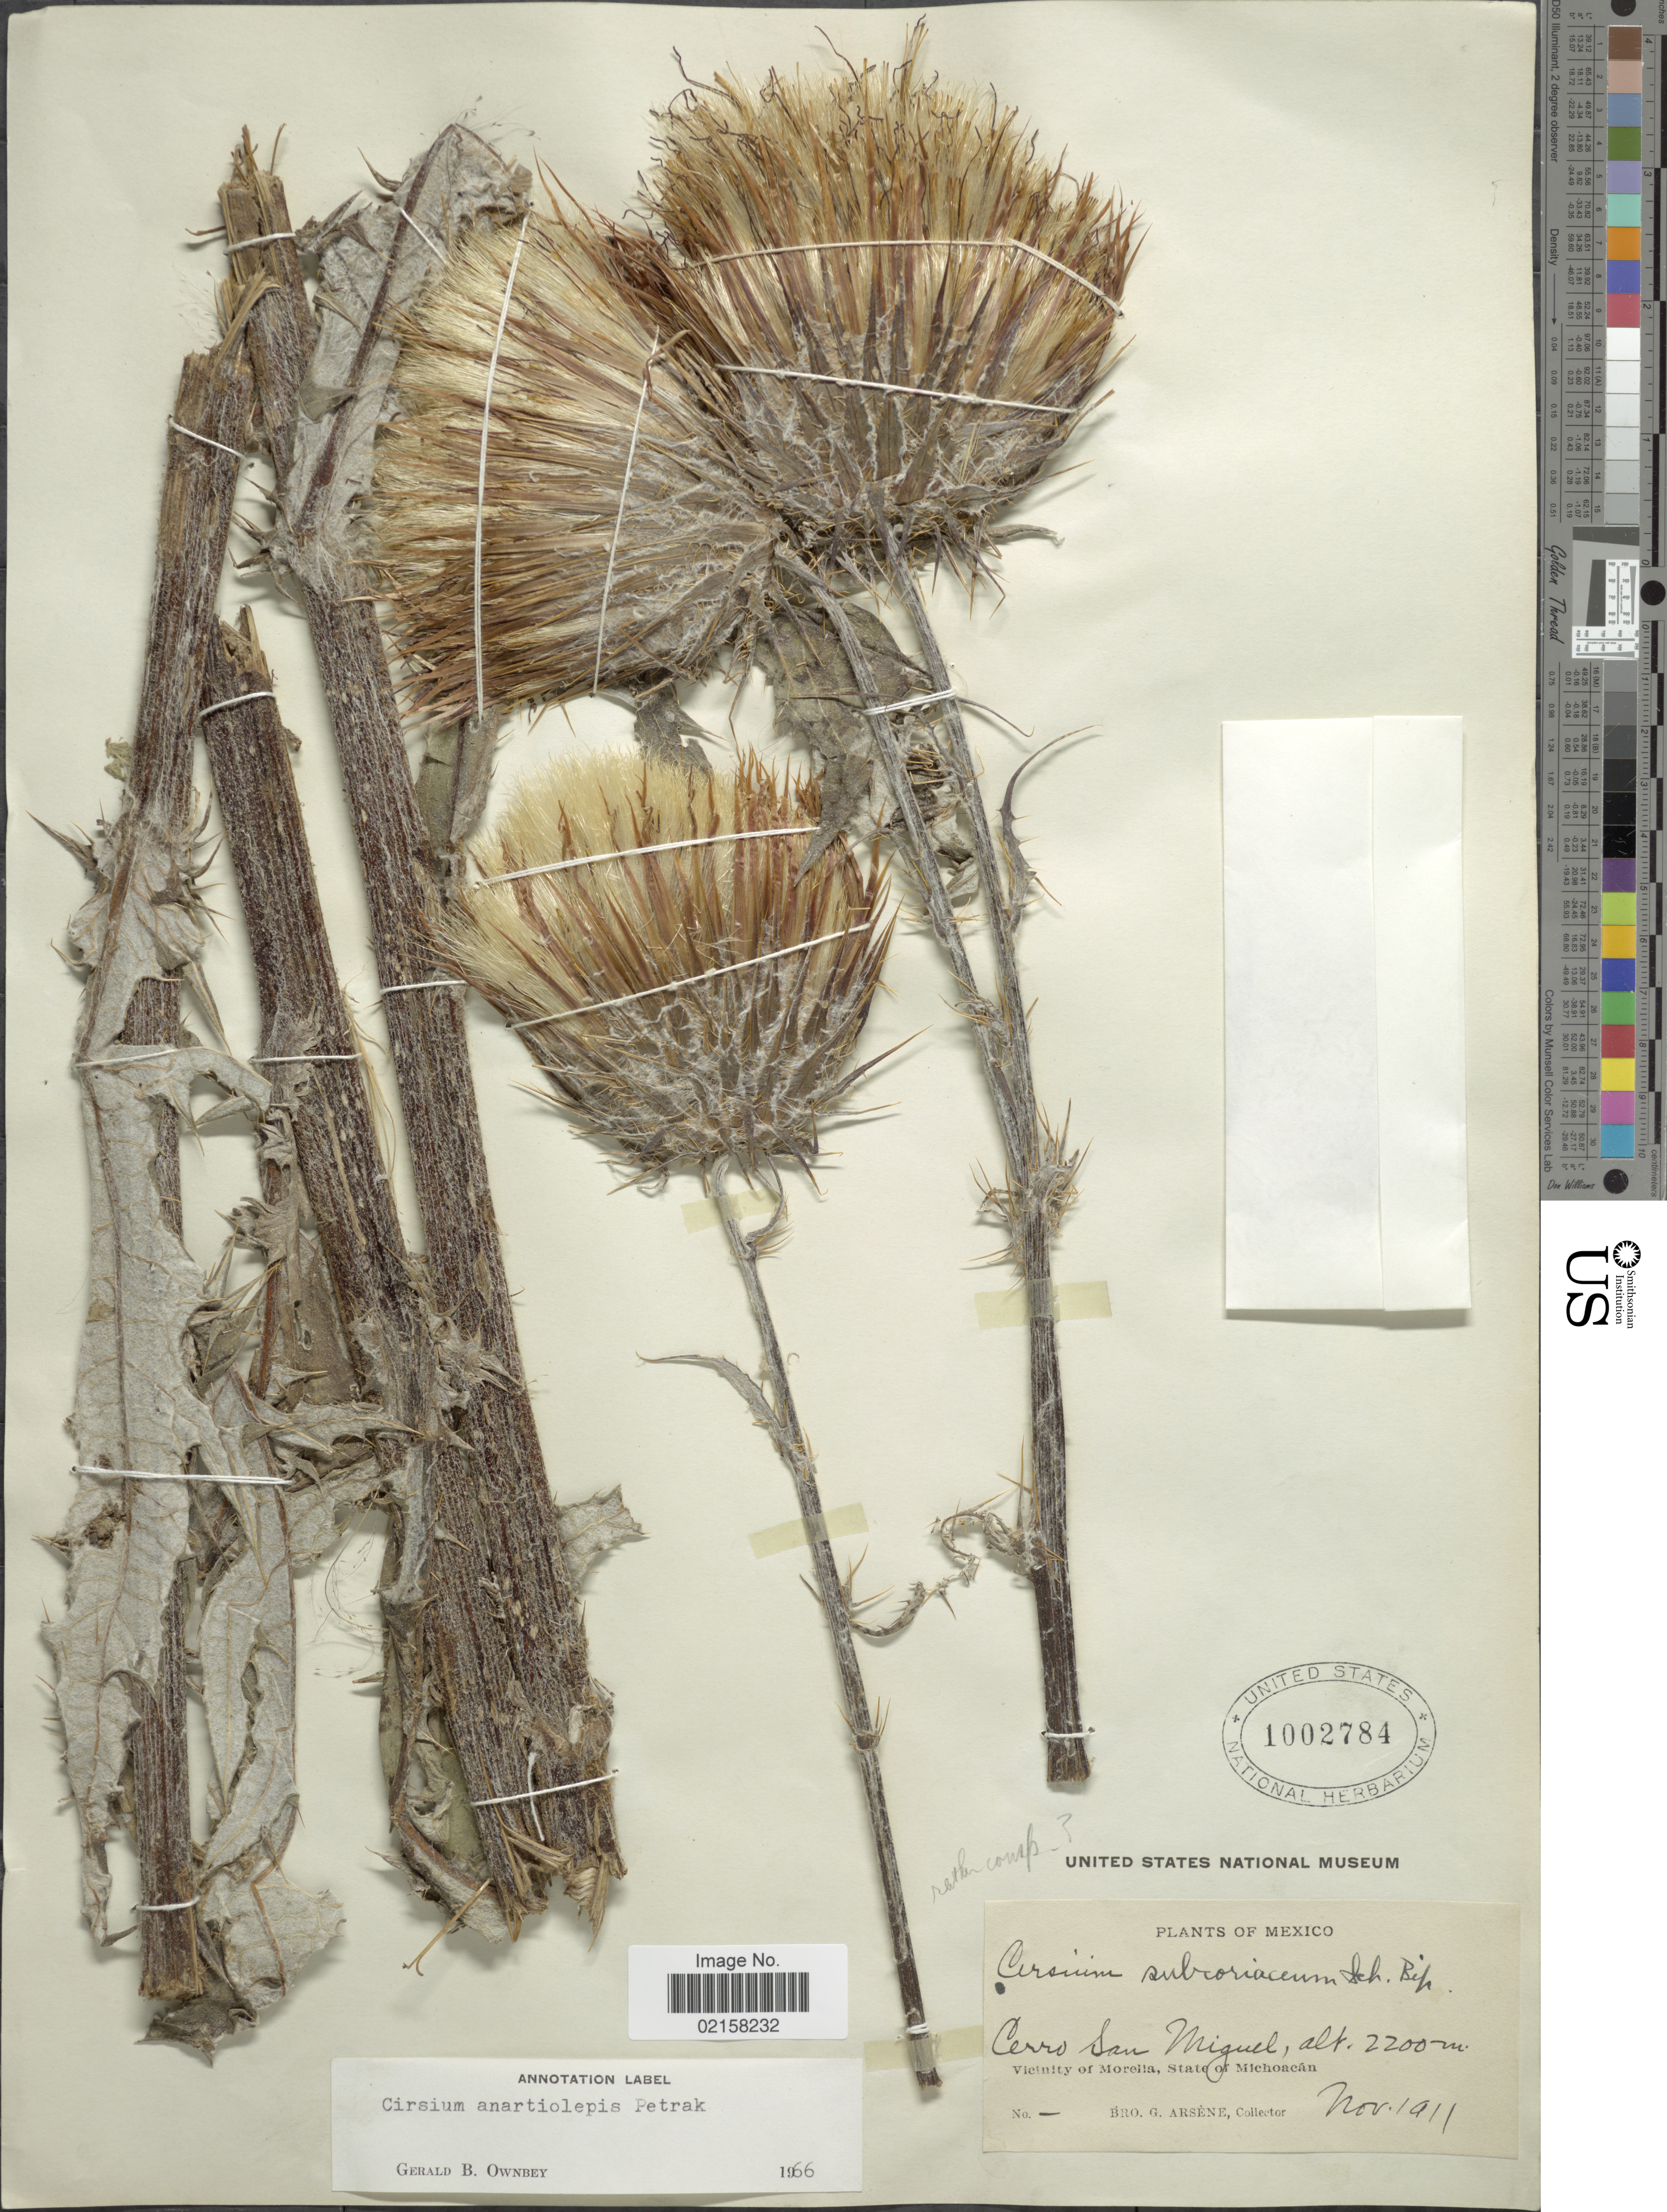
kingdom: Plantae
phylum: Tracheophyta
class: Magnoliopsida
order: Asterales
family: Asteraceae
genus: Cirsium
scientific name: Cirsium anartiolepis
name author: Petr.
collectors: Bro. G. Arsène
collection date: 1911-11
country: Mexico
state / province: Michoacán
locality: Cerro San Miguel, vicinity of Morelia.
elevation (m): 2200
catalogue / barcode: US 1002784